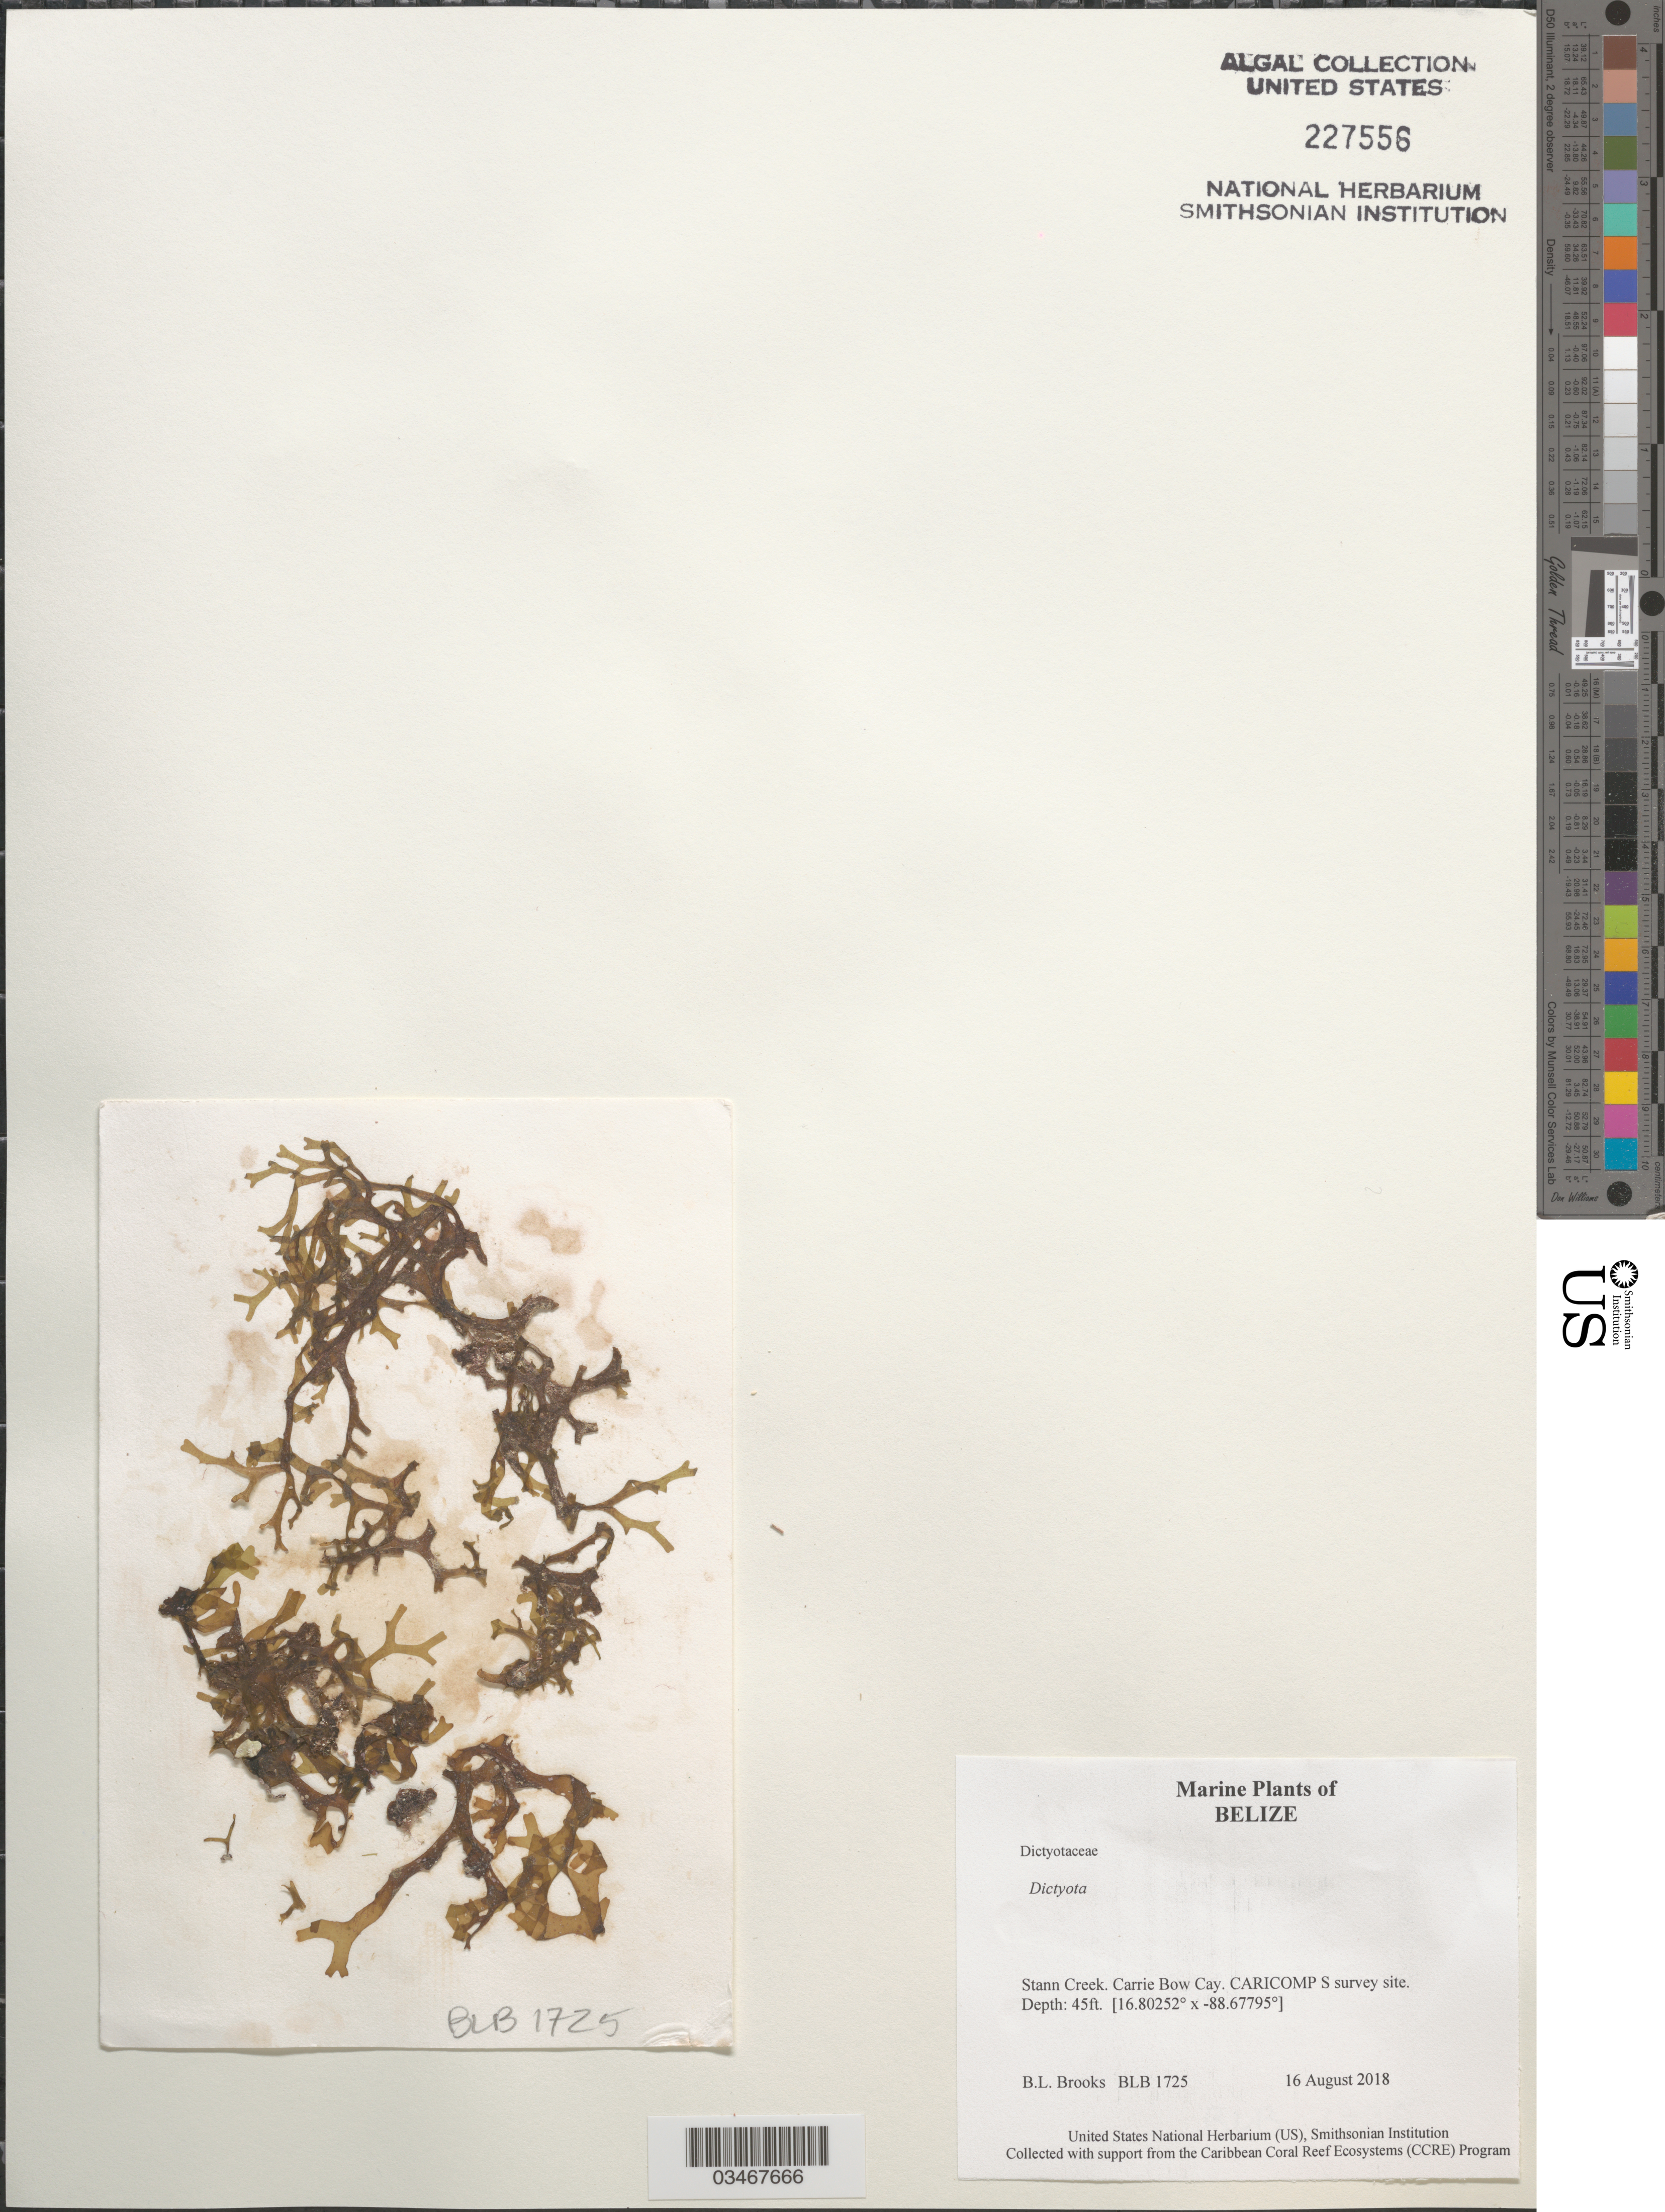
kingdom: Chromista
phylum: Ochrophyta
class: Phaeophyceae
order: Dictyotales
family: Dictyotaceae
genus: Dictyota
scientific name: Dictyota sp.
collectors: B. Brooks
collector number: BLB 1725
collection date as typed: Transcribed d/m/y: 16/8/2018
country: Belize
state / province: Stann Creek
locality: Carrie Bow Cay. CARICOMP S survey site.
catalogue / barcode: US 227556